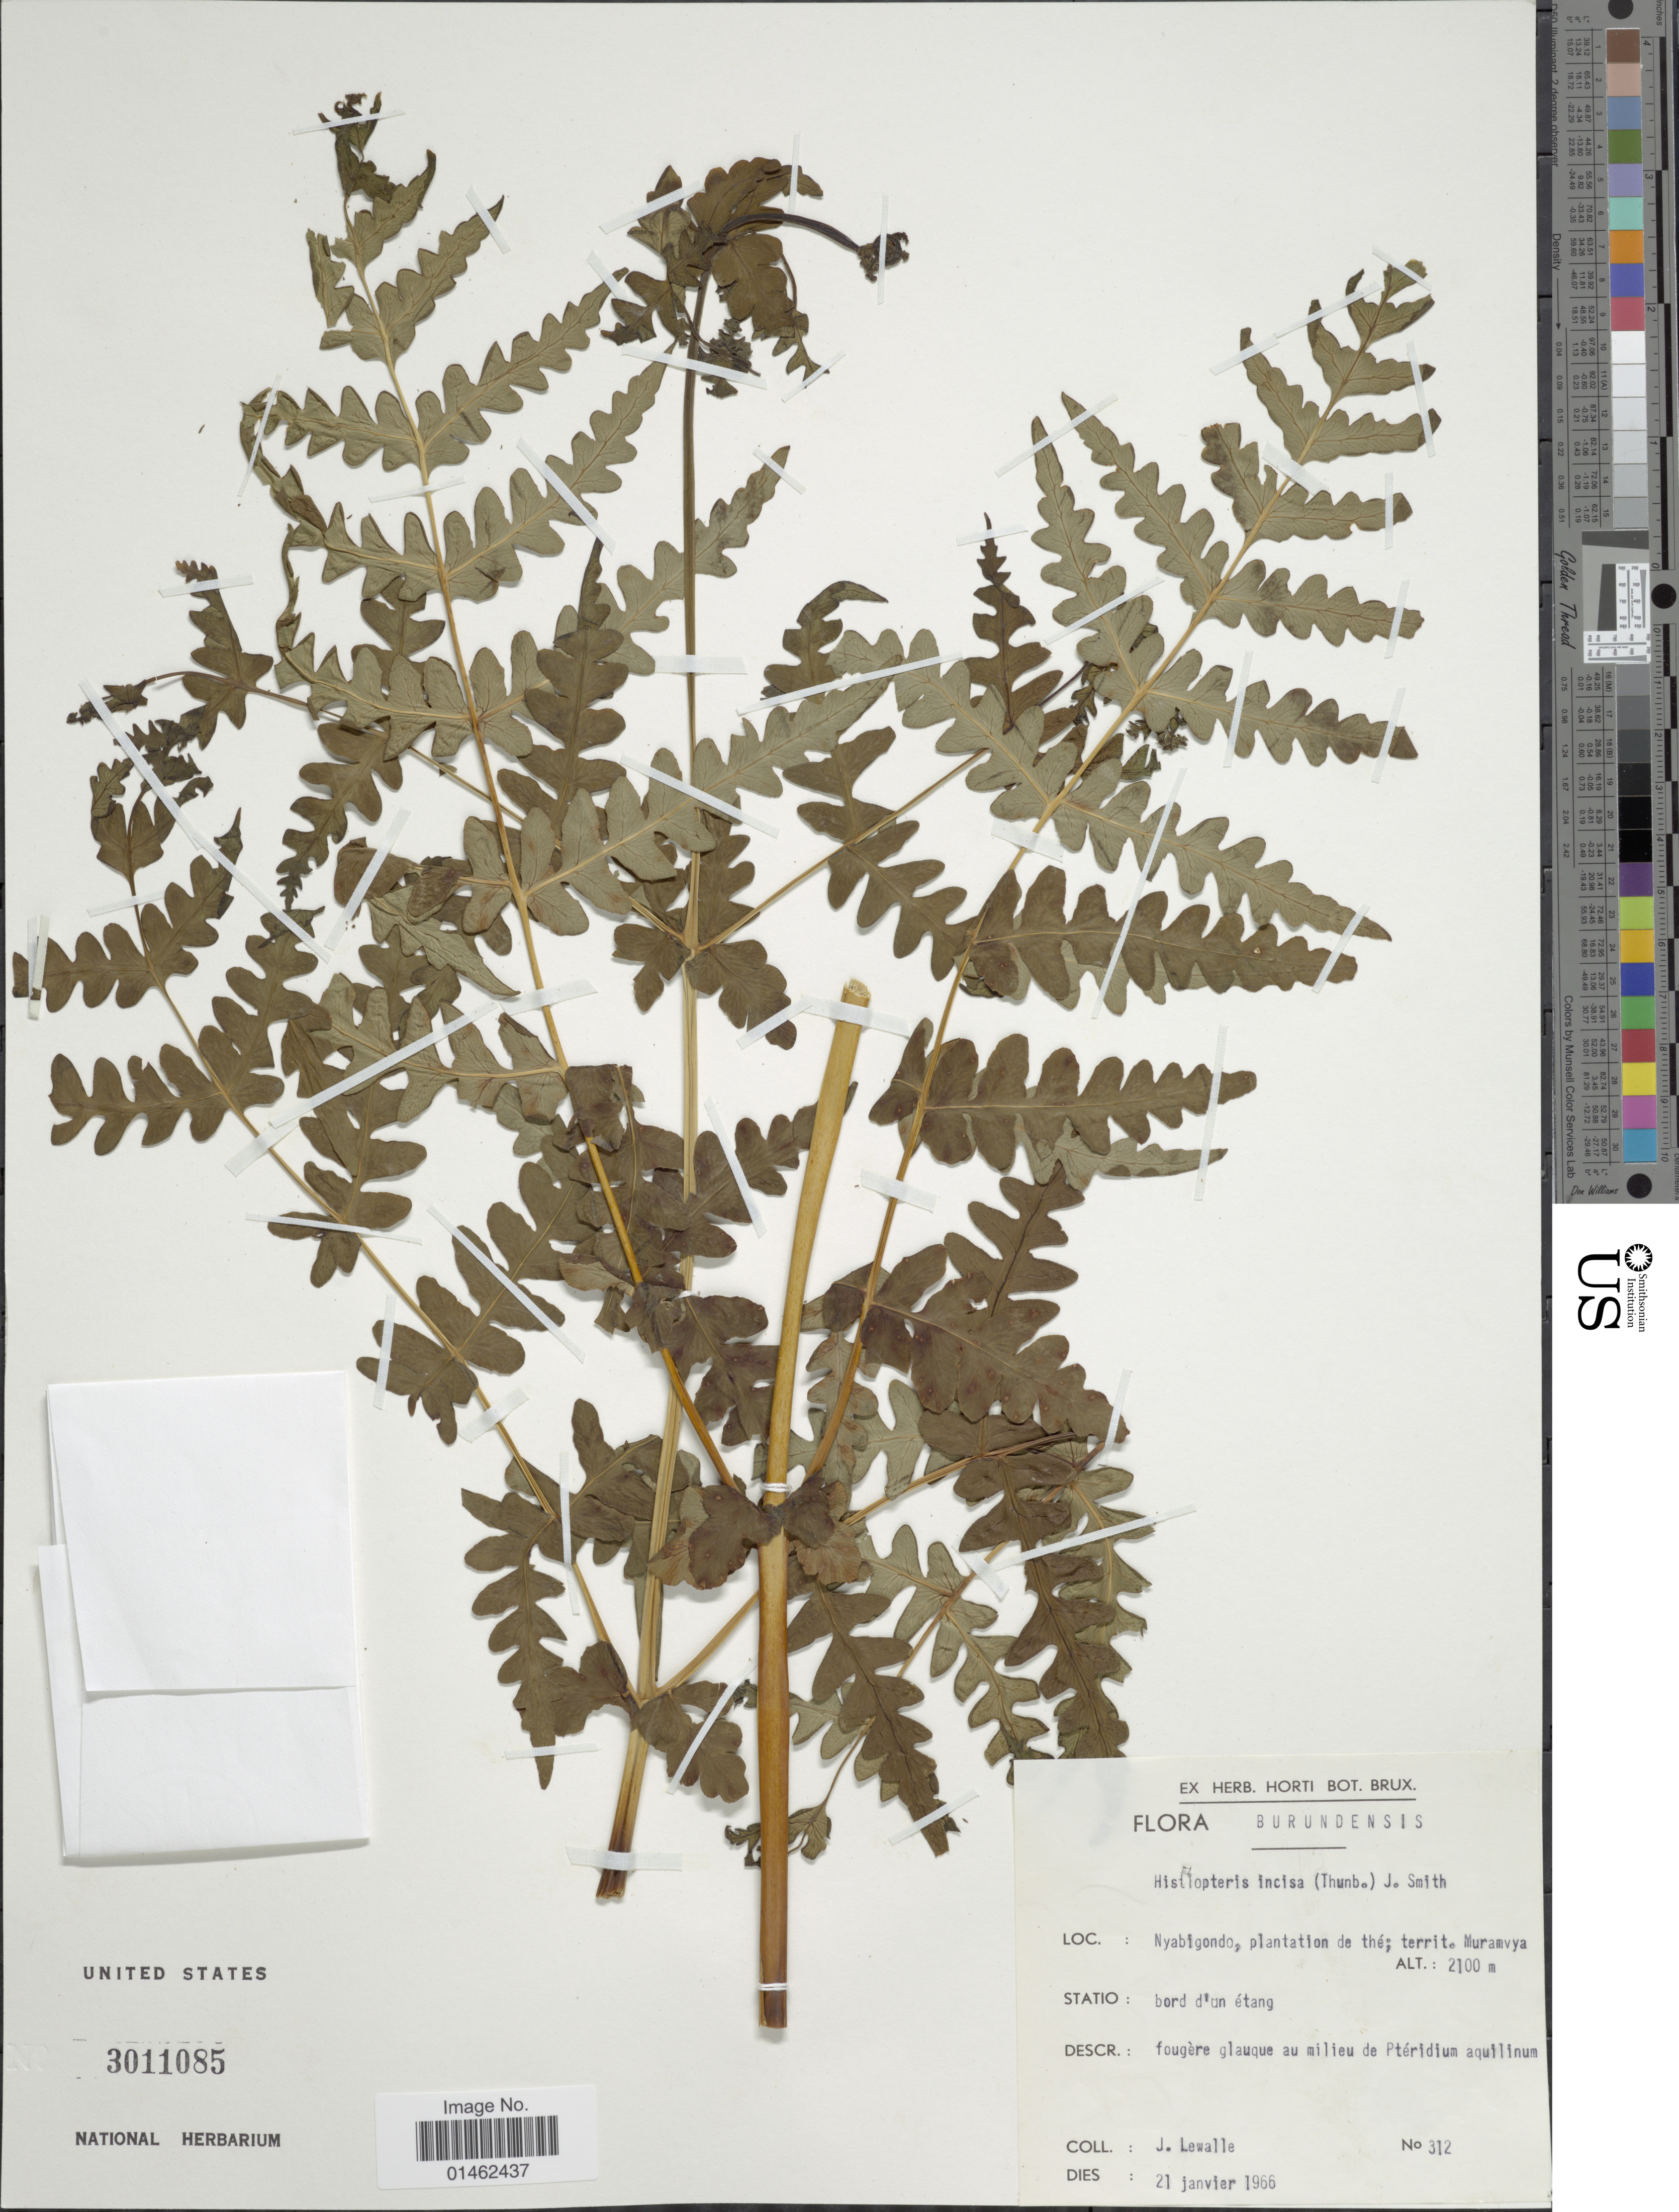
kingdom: Plantae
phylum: Tracheophyta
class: Polypodiopsida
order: Polypodiales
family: Dennstaedtiaceae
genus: Histiopteris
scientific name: Histiopteris incisa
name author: (Thunb.) J. Sm.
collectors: J. Lewalle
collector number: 312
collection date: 1966-01-21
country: Burundi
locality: Nyabigondo, plantation de thé; territ Muramvya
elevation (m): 2100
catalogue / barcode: US 3011085